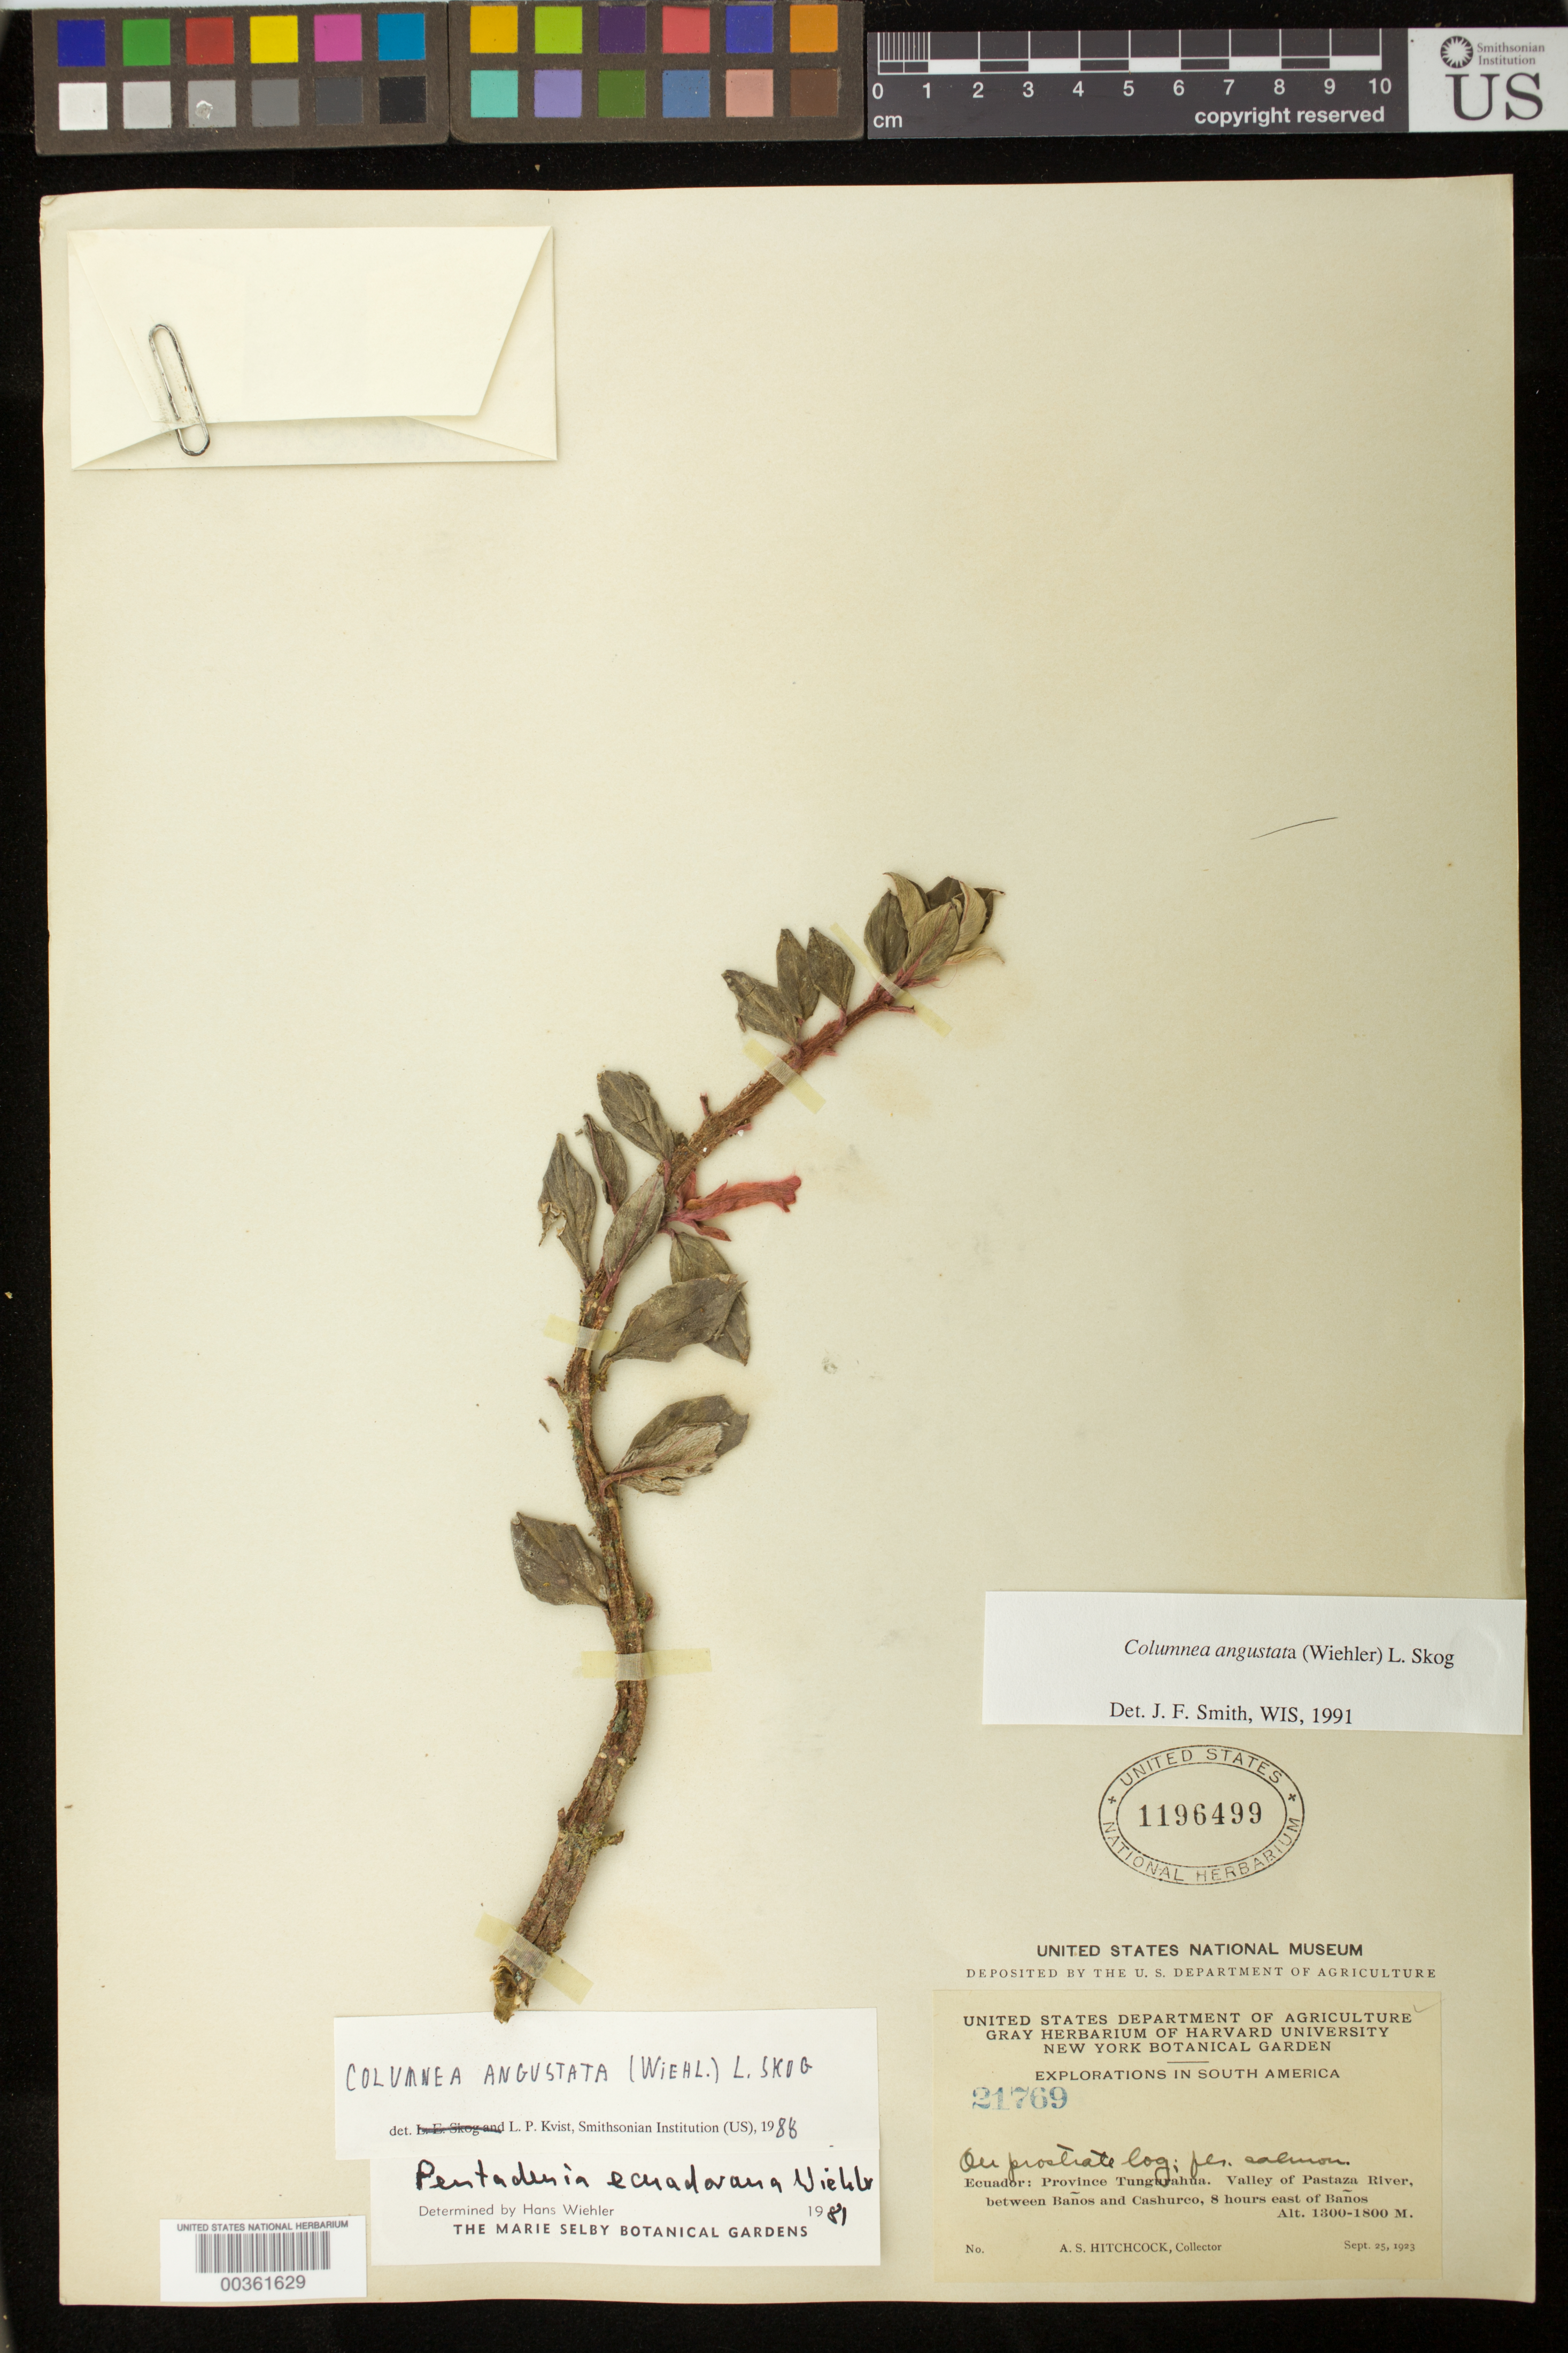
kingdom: Plantae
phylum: Tracheophyta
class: Magnoliopsida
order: Lamiales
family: Gesneriaceae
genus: Columnea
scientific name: Columnea angustata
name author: (Wiehler) L.E. Skog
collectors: A. S. Hitchcock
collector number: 21769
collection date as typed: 25 Sep 1923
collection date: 1923-09-25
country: Ecuador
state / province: Tungurahua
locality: Valley of Pastaza River, between Banos and Cashurco, 8 hrs E of Banos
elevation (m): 1300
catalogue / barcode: US 1196499